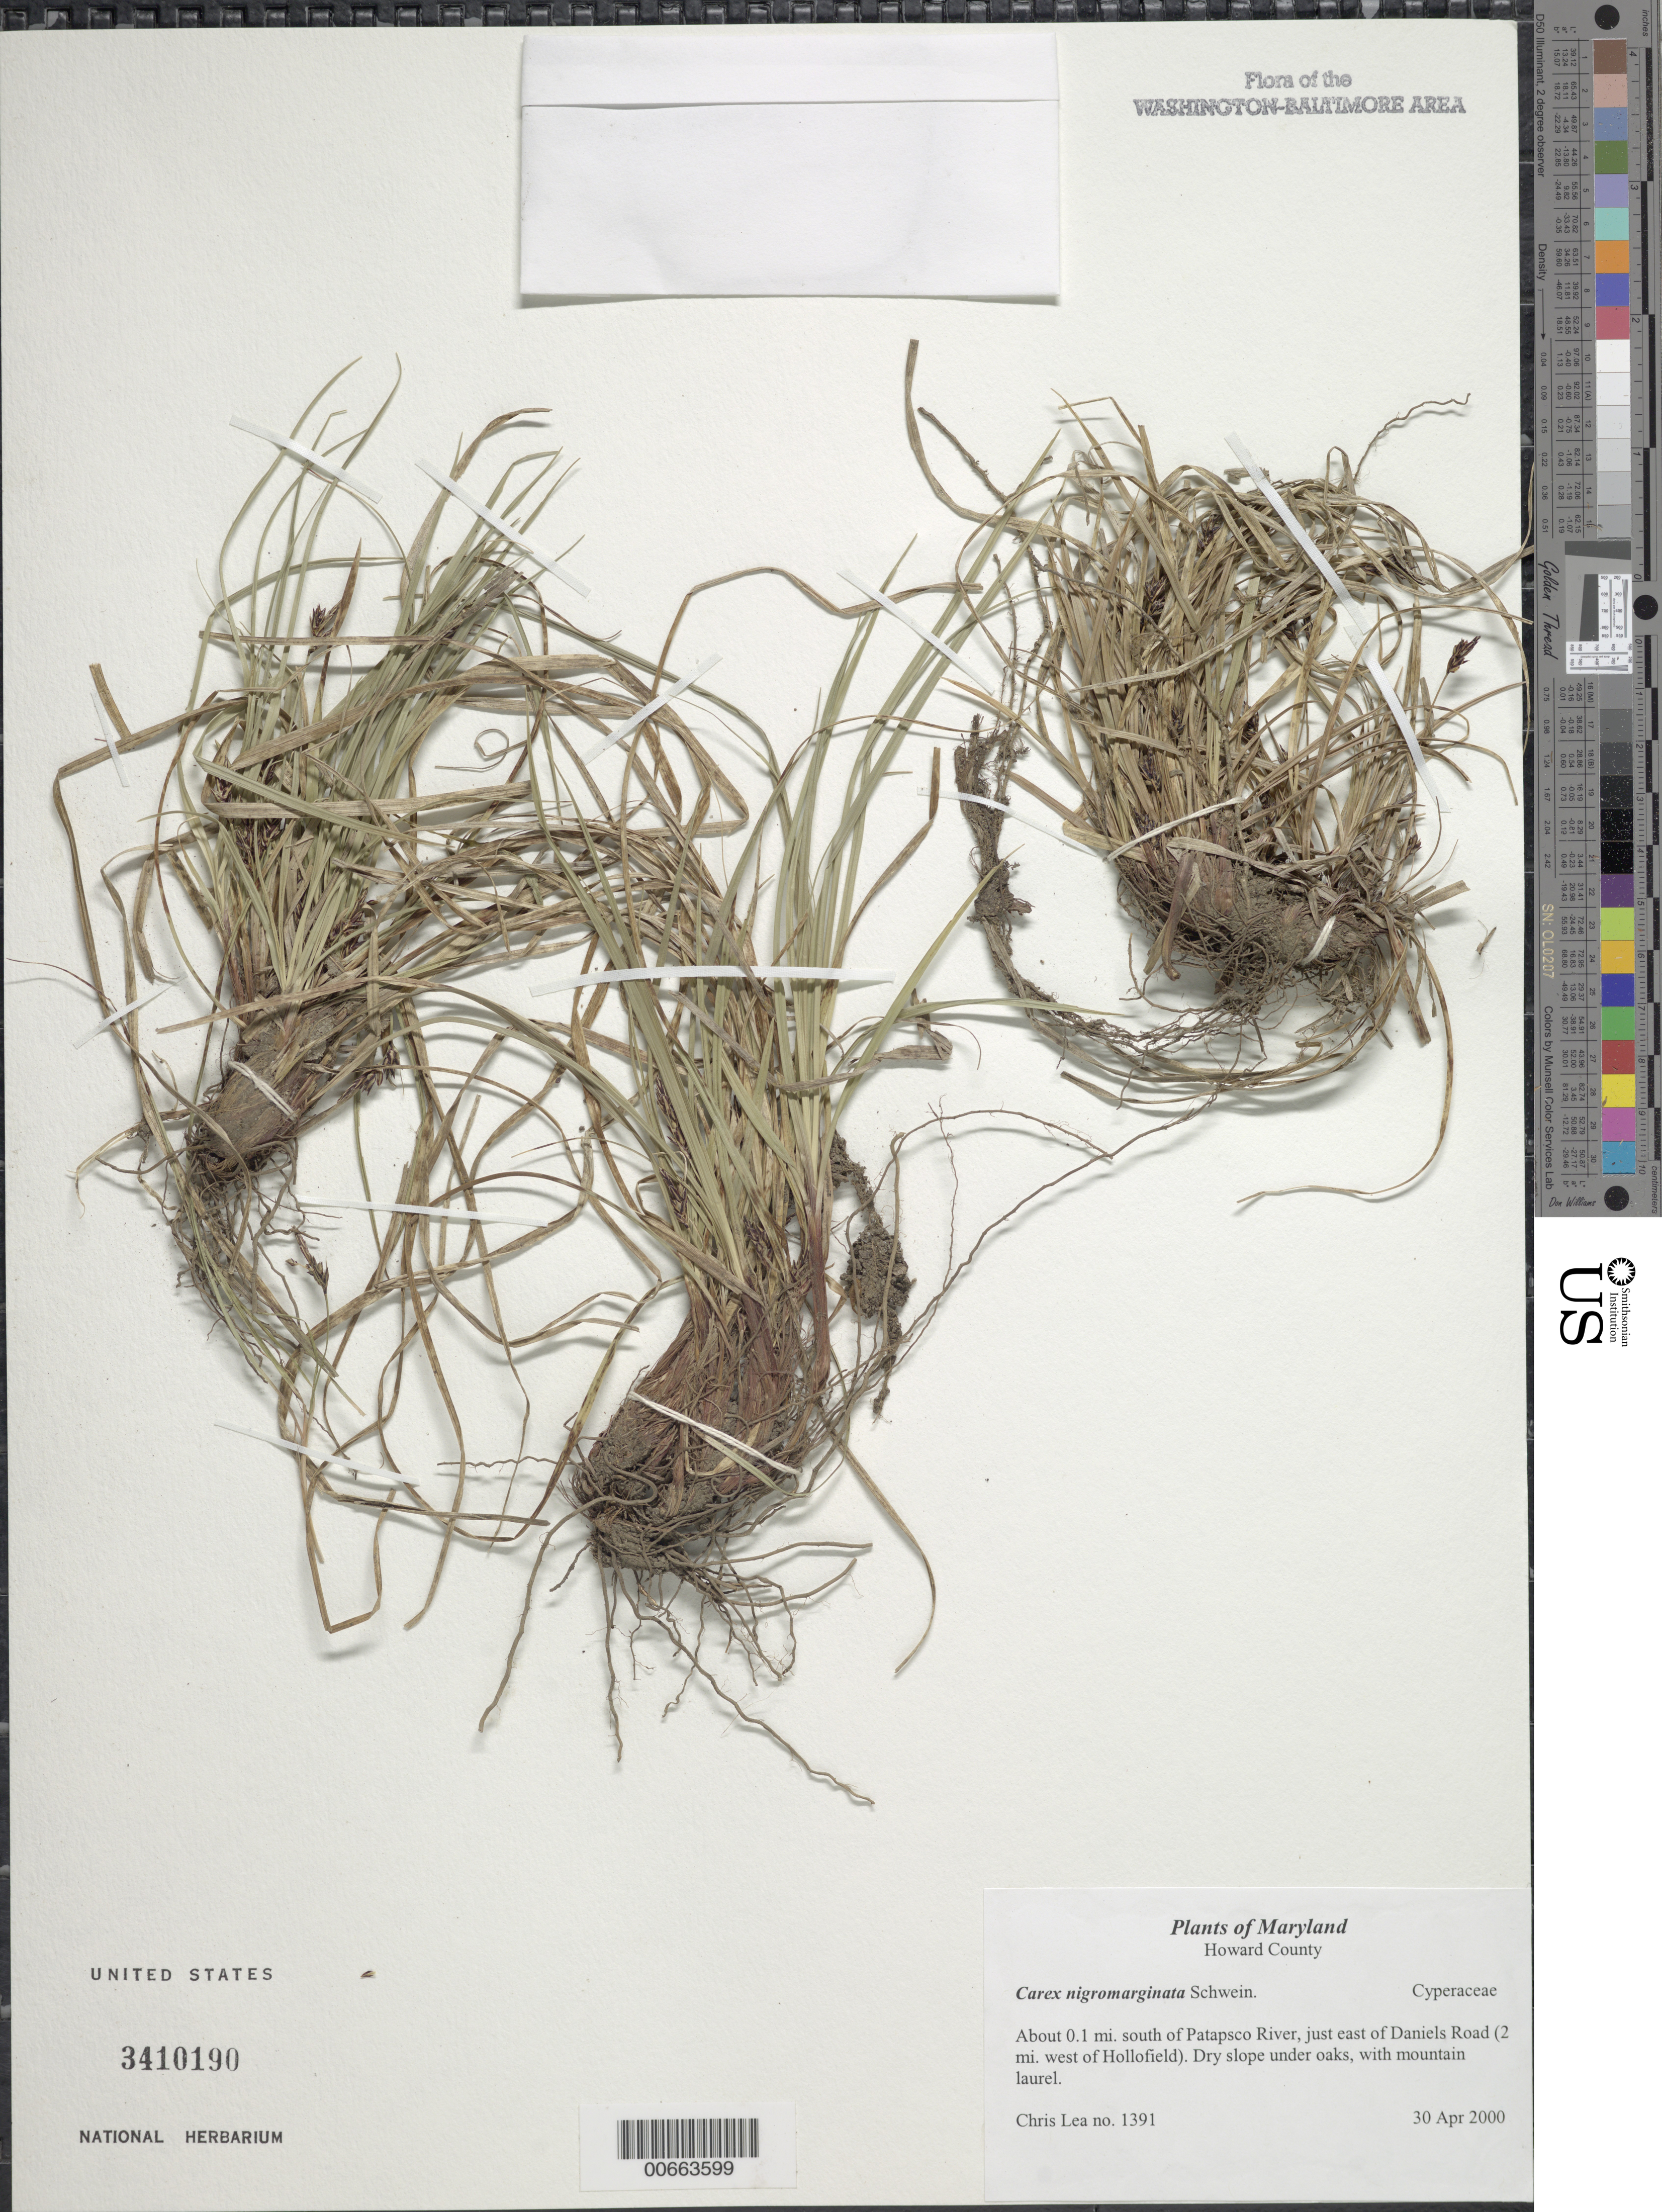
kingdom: Plantae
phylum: Tracheophyta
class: Liliopsida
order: Poales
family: Cyperaceae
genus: Carex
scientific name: Carex nigromarginata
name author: Schwein.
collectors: C. Lea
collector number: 1391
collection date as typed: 30 Apr 2000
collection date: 2000-04-30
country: United States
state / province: Maryland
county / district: Howard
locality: About 0.1 mi. south of Patapsco River, just east of Daniels Road (2 mi. west of Hollofield)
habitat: Dry slope under oaks, with mountain laurel.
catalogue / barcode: US 3410190